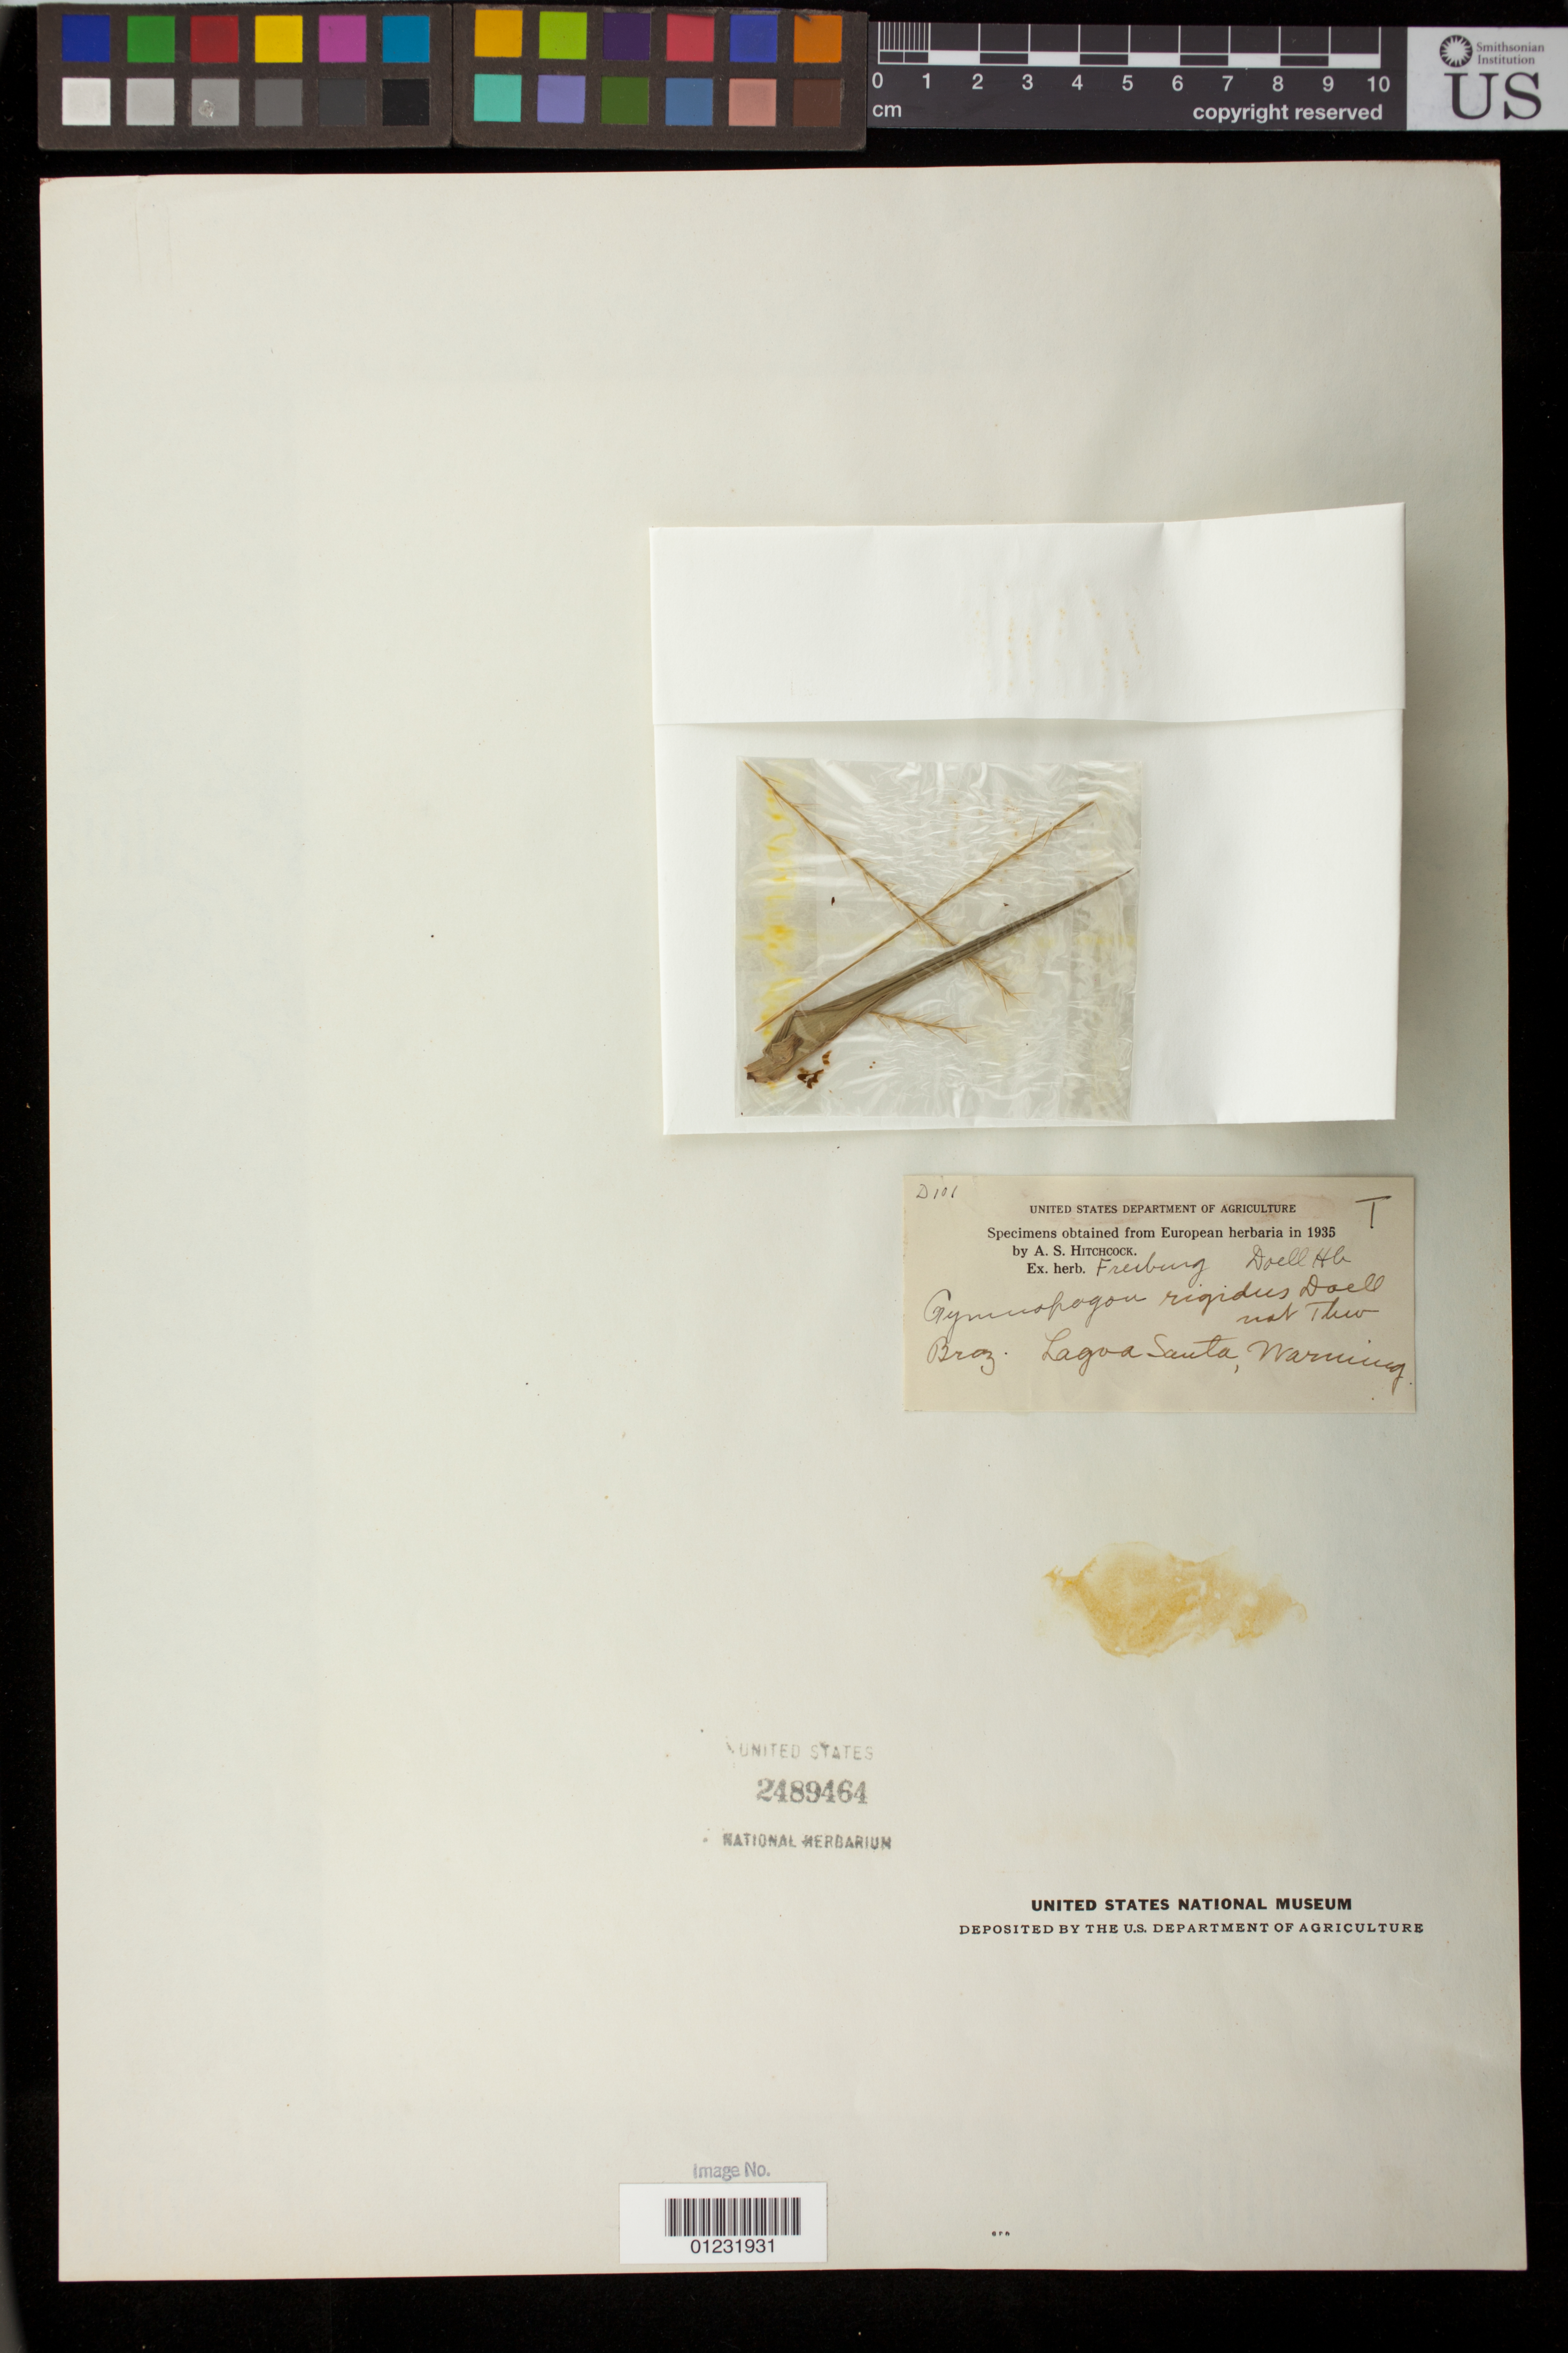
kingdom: Plantae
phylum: Tracheophyta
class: Liliopsida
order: Poales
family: Poaceae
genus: Gymnopogon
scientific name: Gymnopogon rigidus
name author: Döll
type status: Type Fragment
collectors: E. Warming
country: Brazil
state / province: Minas Gerais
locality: Lagoa Santa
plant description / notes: Fragmentary material of type specimen ex herb. Freeburg.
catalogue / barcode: US 2489464